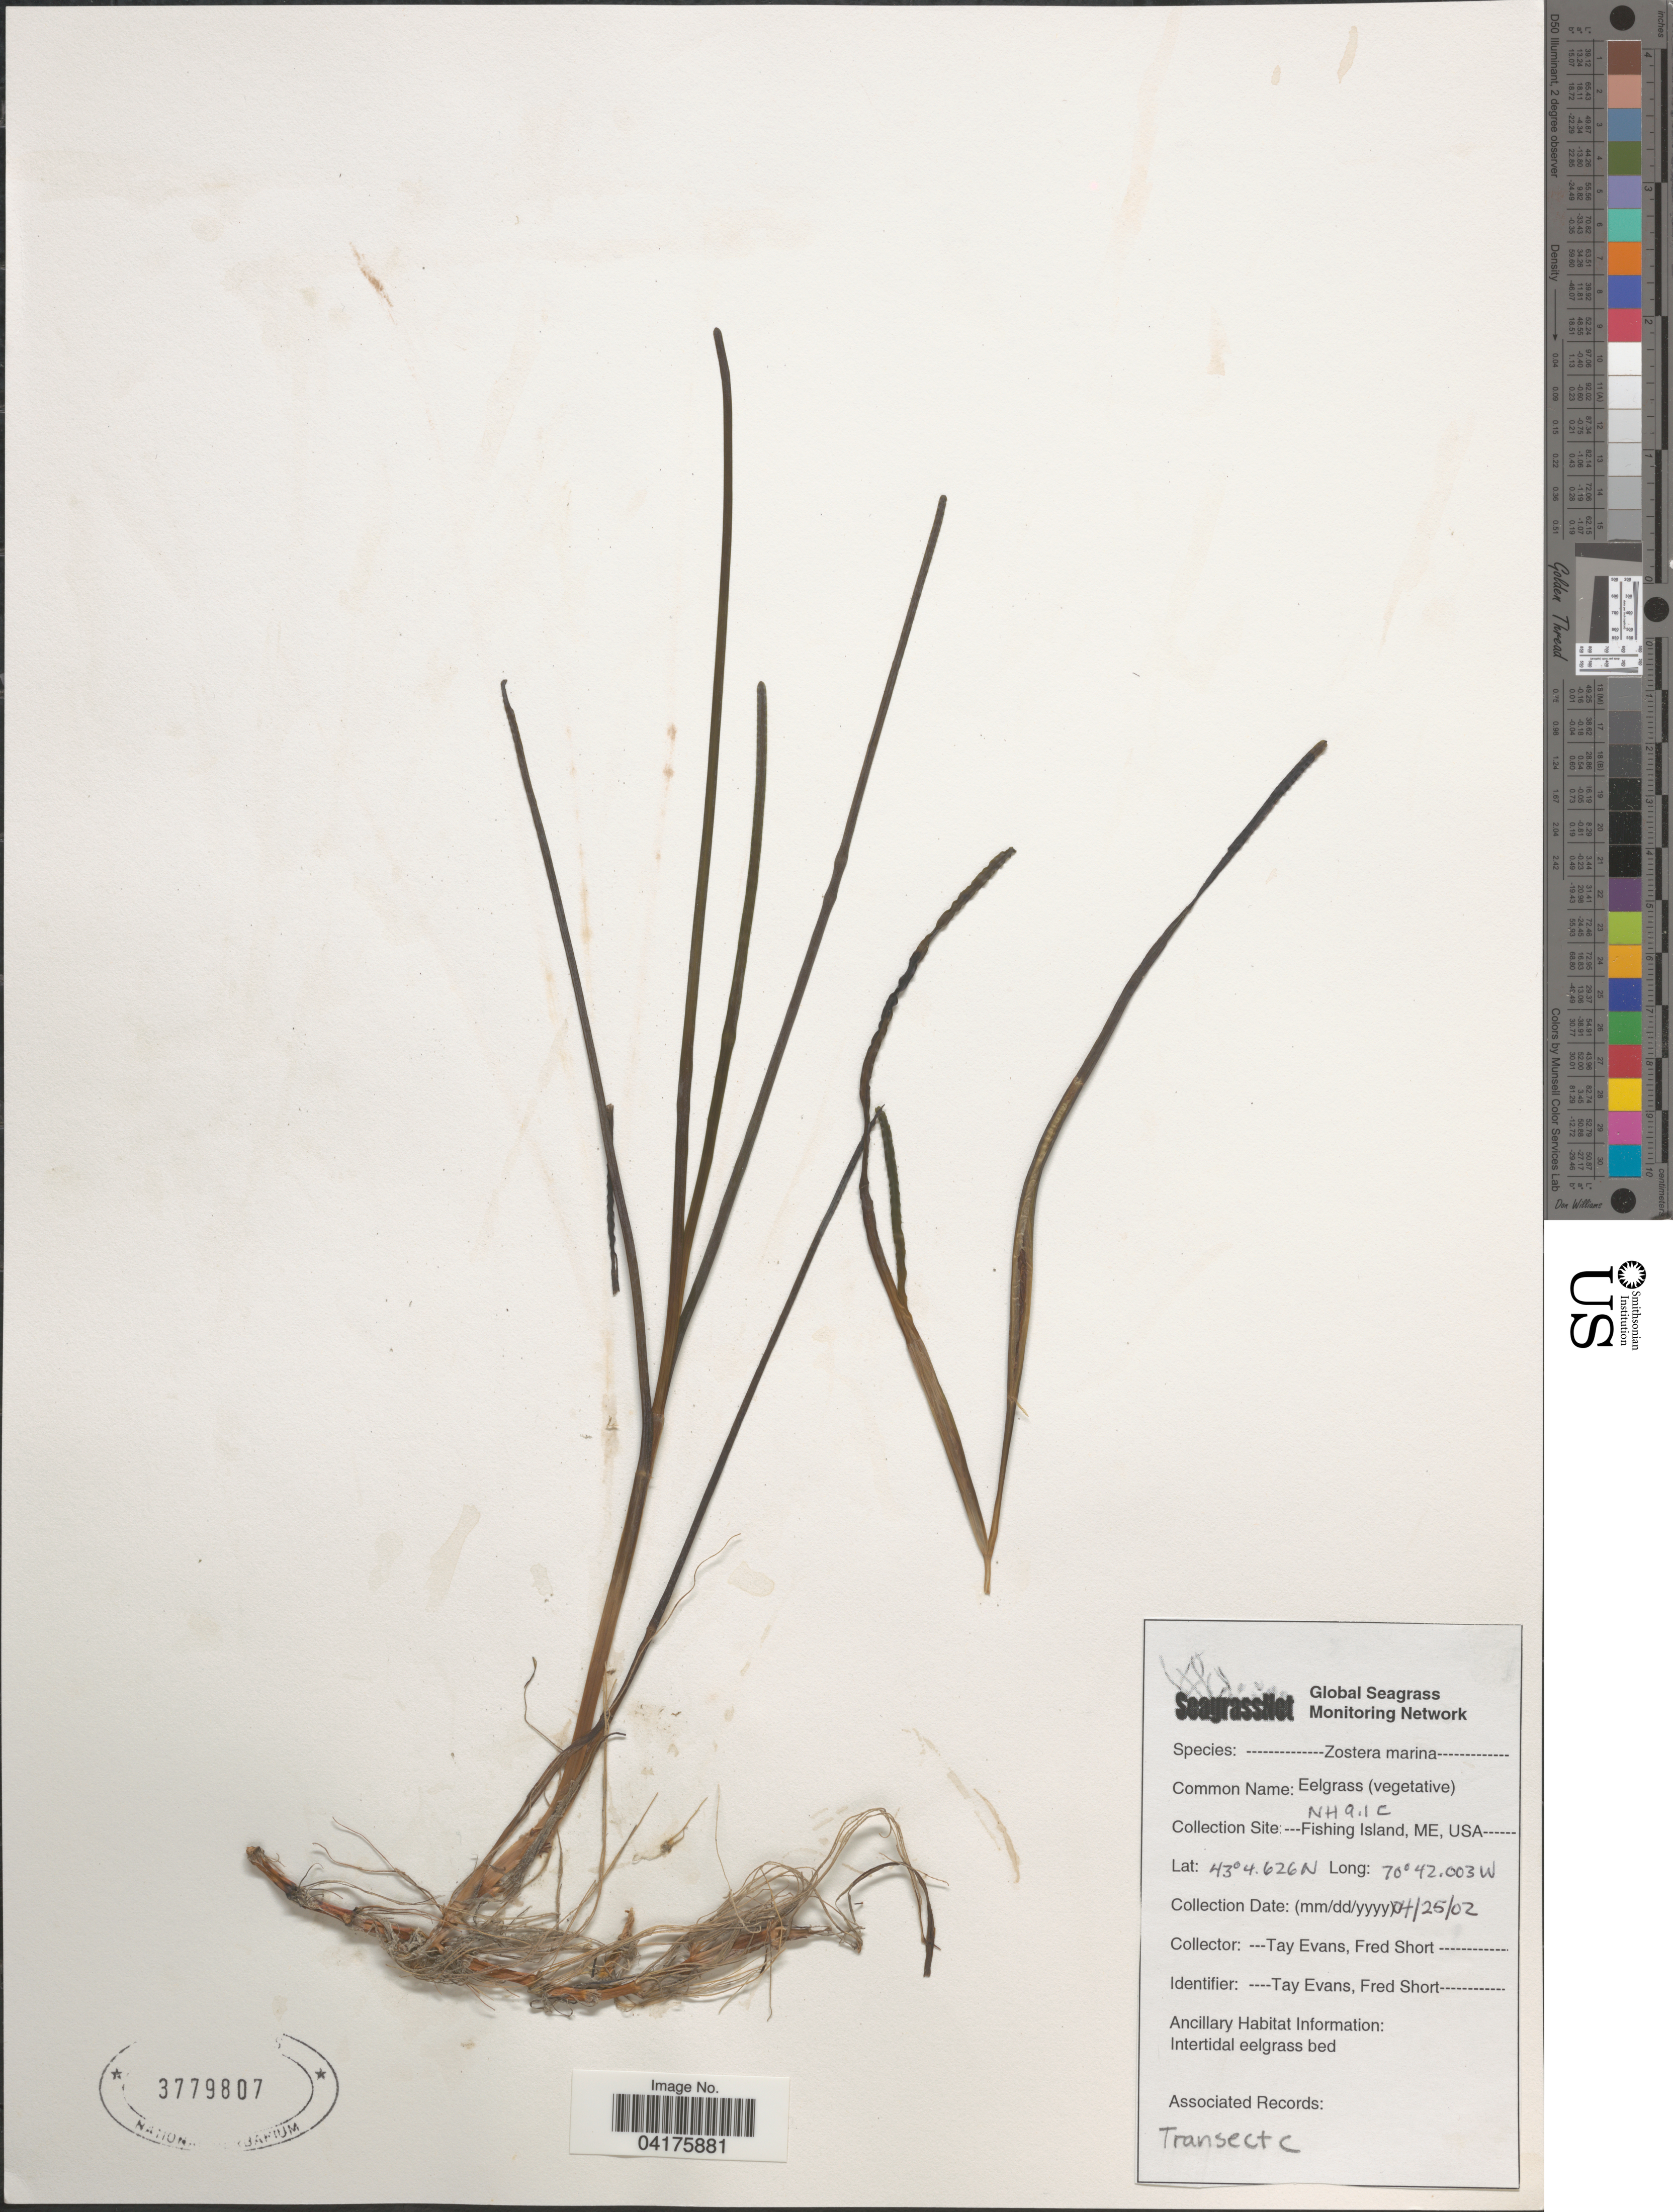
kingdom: Plantae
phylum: Tracheophyta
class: Liliopsida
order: Alismatales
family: Zosteraceae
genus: Zostera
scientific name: Zostera marina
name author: L.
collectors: T. Evans & F. Short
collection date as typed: Transcribed d/m/y: 25/4/2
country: United States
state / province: Maine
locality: NH 9.1C Fishing Island.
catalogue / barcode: US 3779807